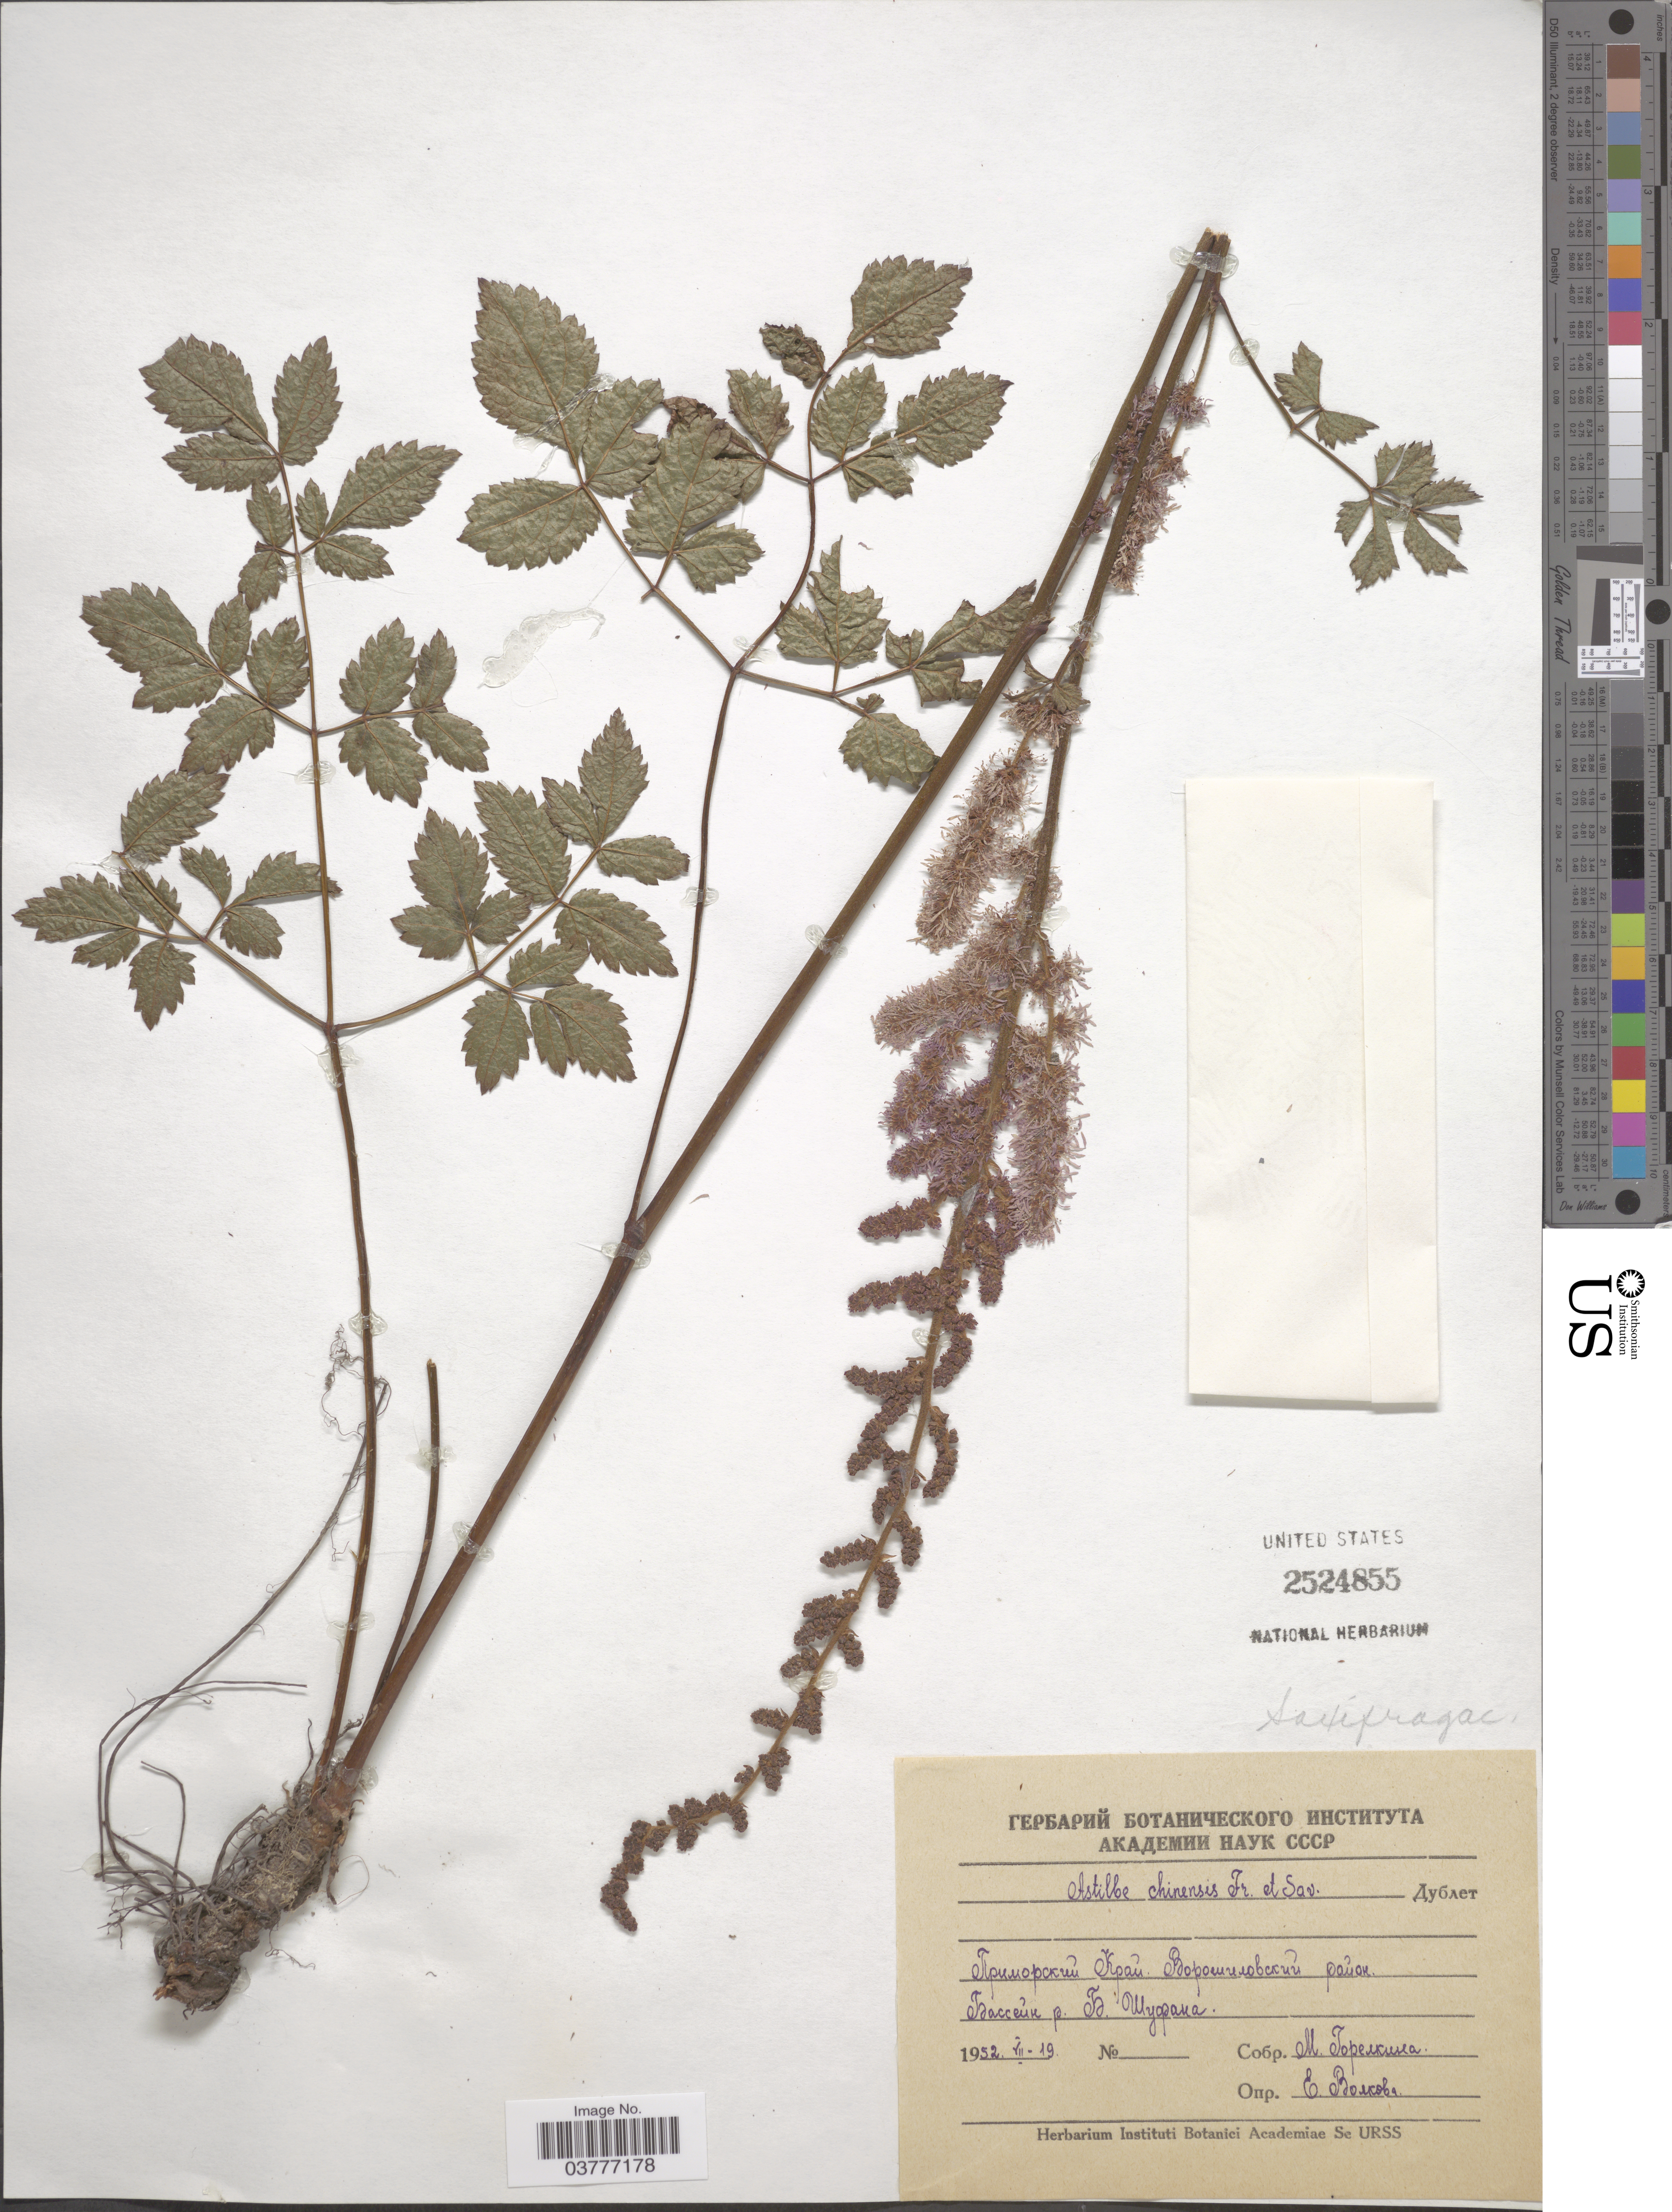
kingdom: Plantae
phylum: Tracheophyta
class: Magnoliopsida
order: Saxifragales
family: Saxifragaceae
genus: Astilbe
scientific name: Astilbe chinensis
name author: (Maxim.) Franch. & Sav.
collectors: M. Gorelkina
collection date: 1952-07-19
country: Russian Federation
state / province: Primorsky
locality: Basin of river Bolshoy Shufan.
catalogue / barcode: US 2524855